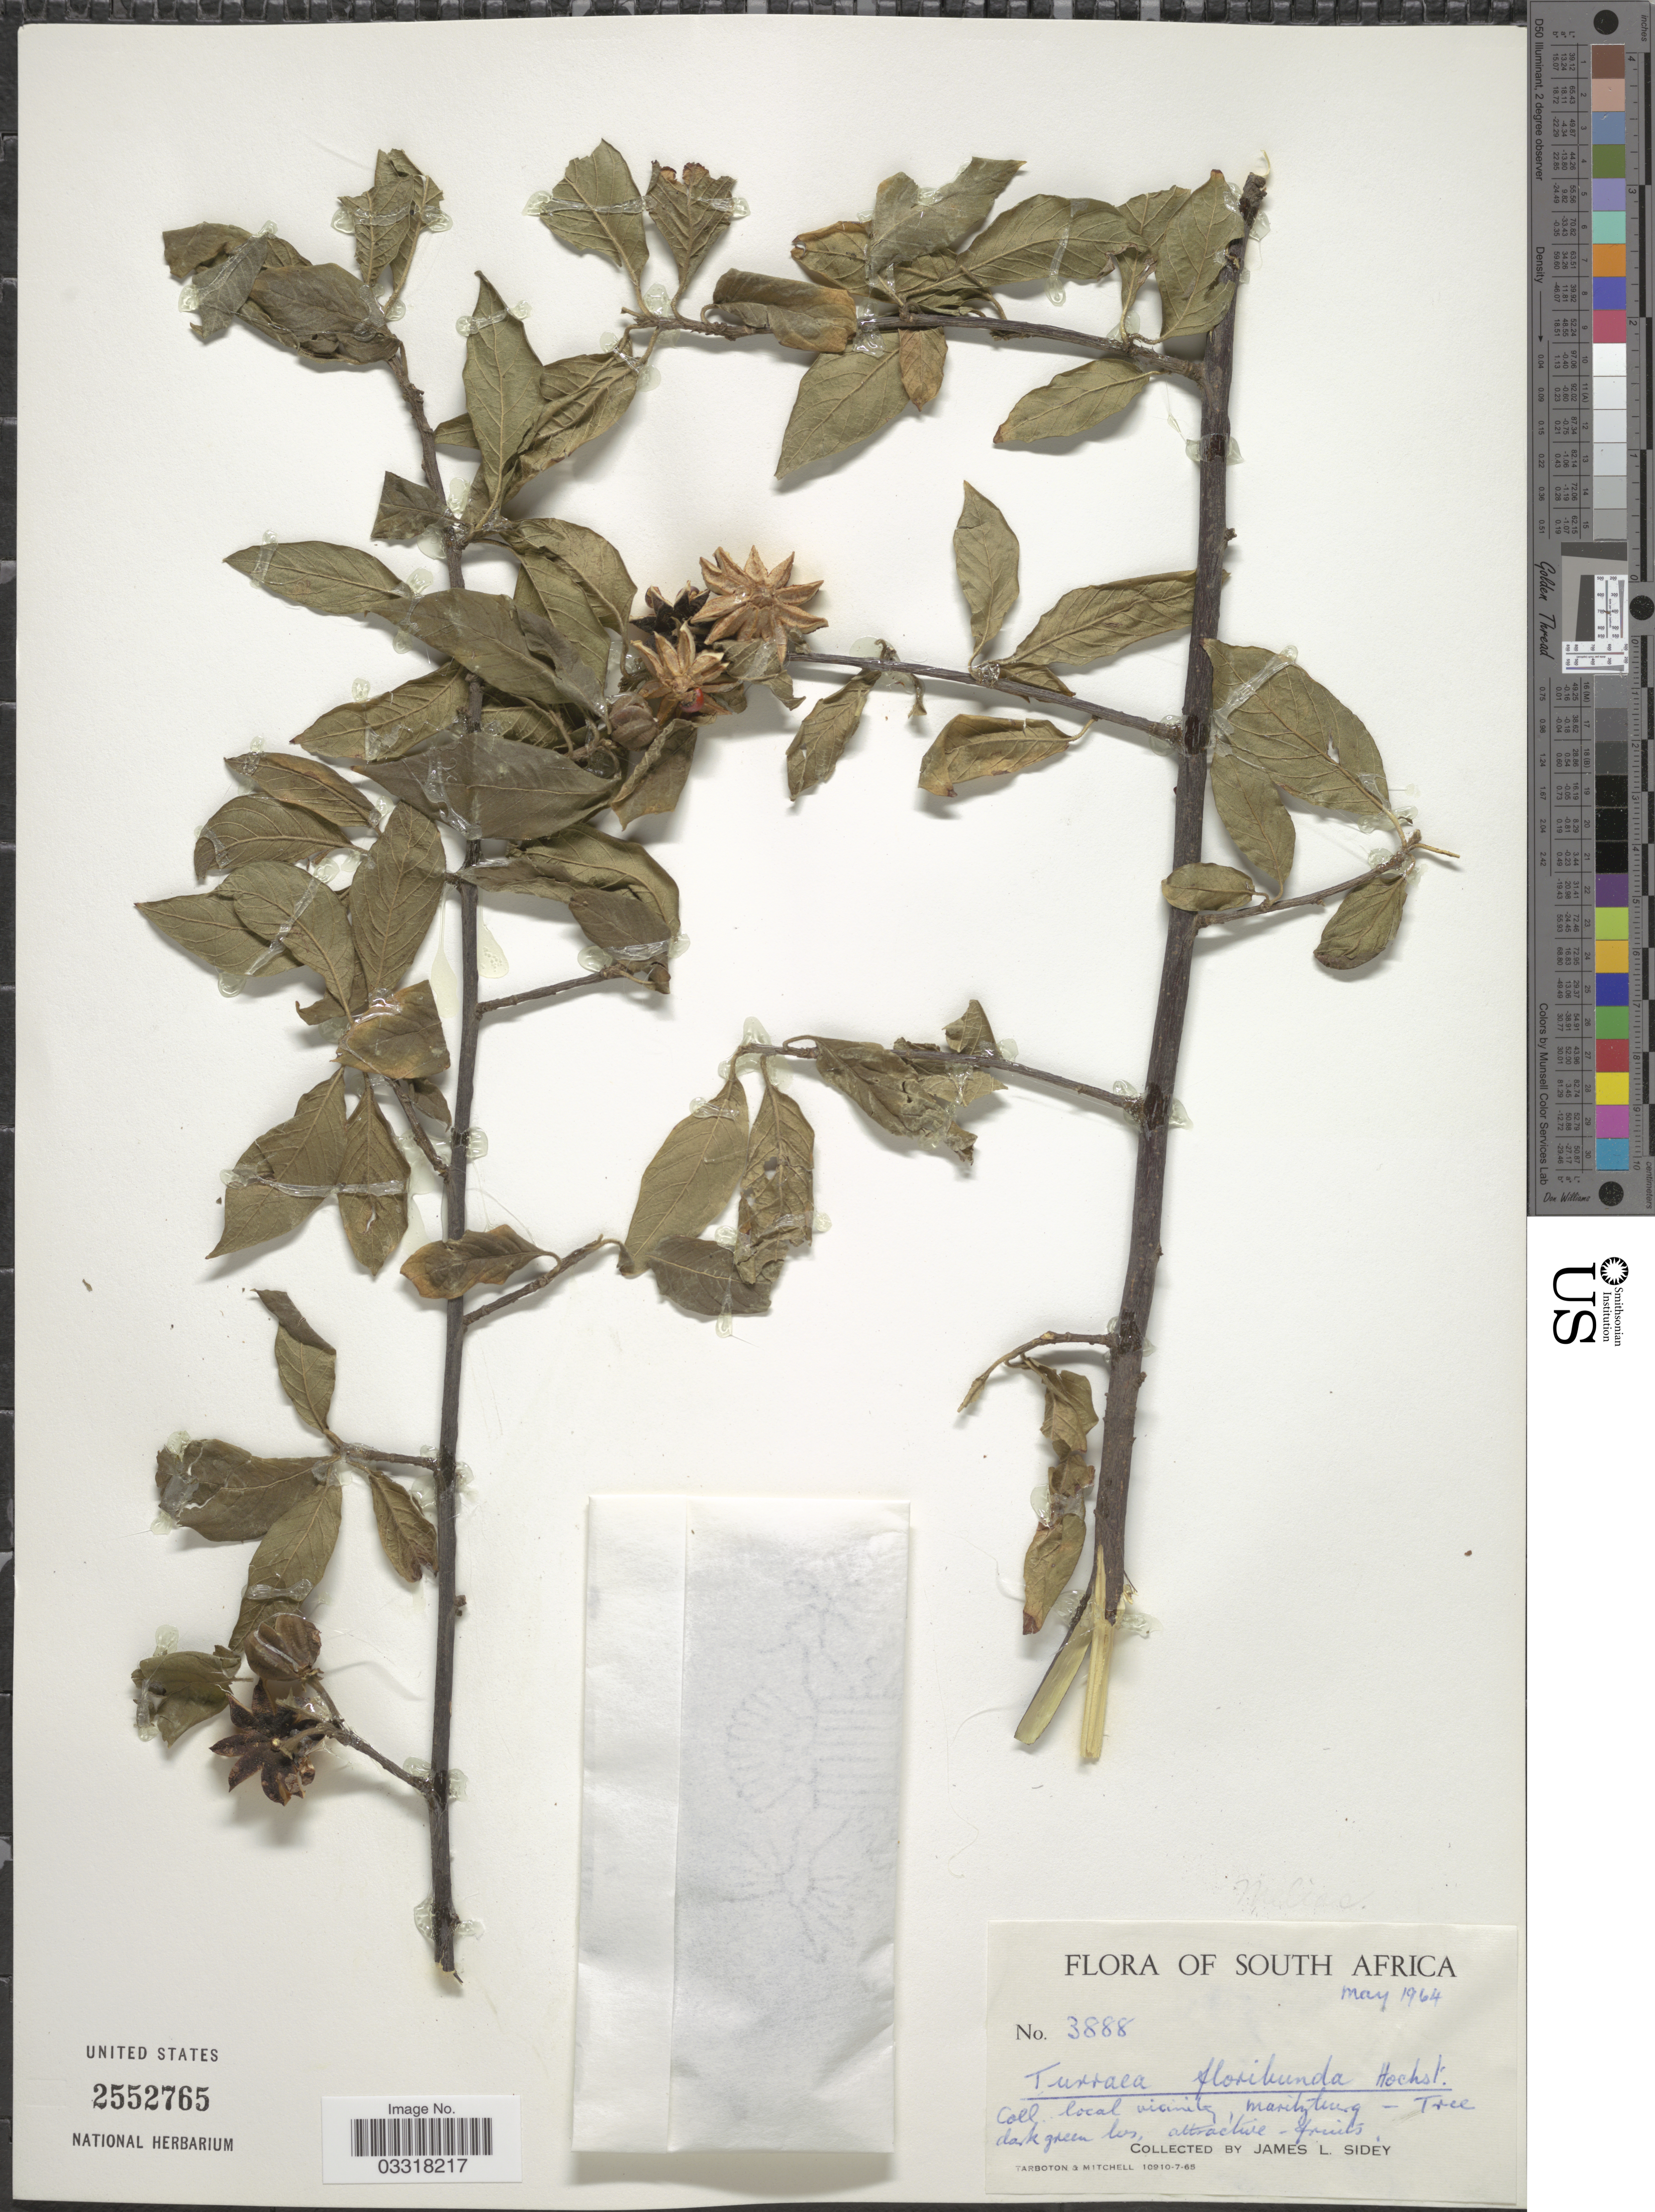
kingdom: Plantae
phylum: Tracheophyta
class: Magnoliopsida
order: Sapindales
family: Meliaceae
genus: Turraea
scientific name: Turraea floribunda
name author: Hochst.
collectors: J. L. Sidey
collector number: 3888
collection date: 1964-05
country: South Africa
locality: Local vicinity, Maritzburg.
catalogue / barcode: US 2552765